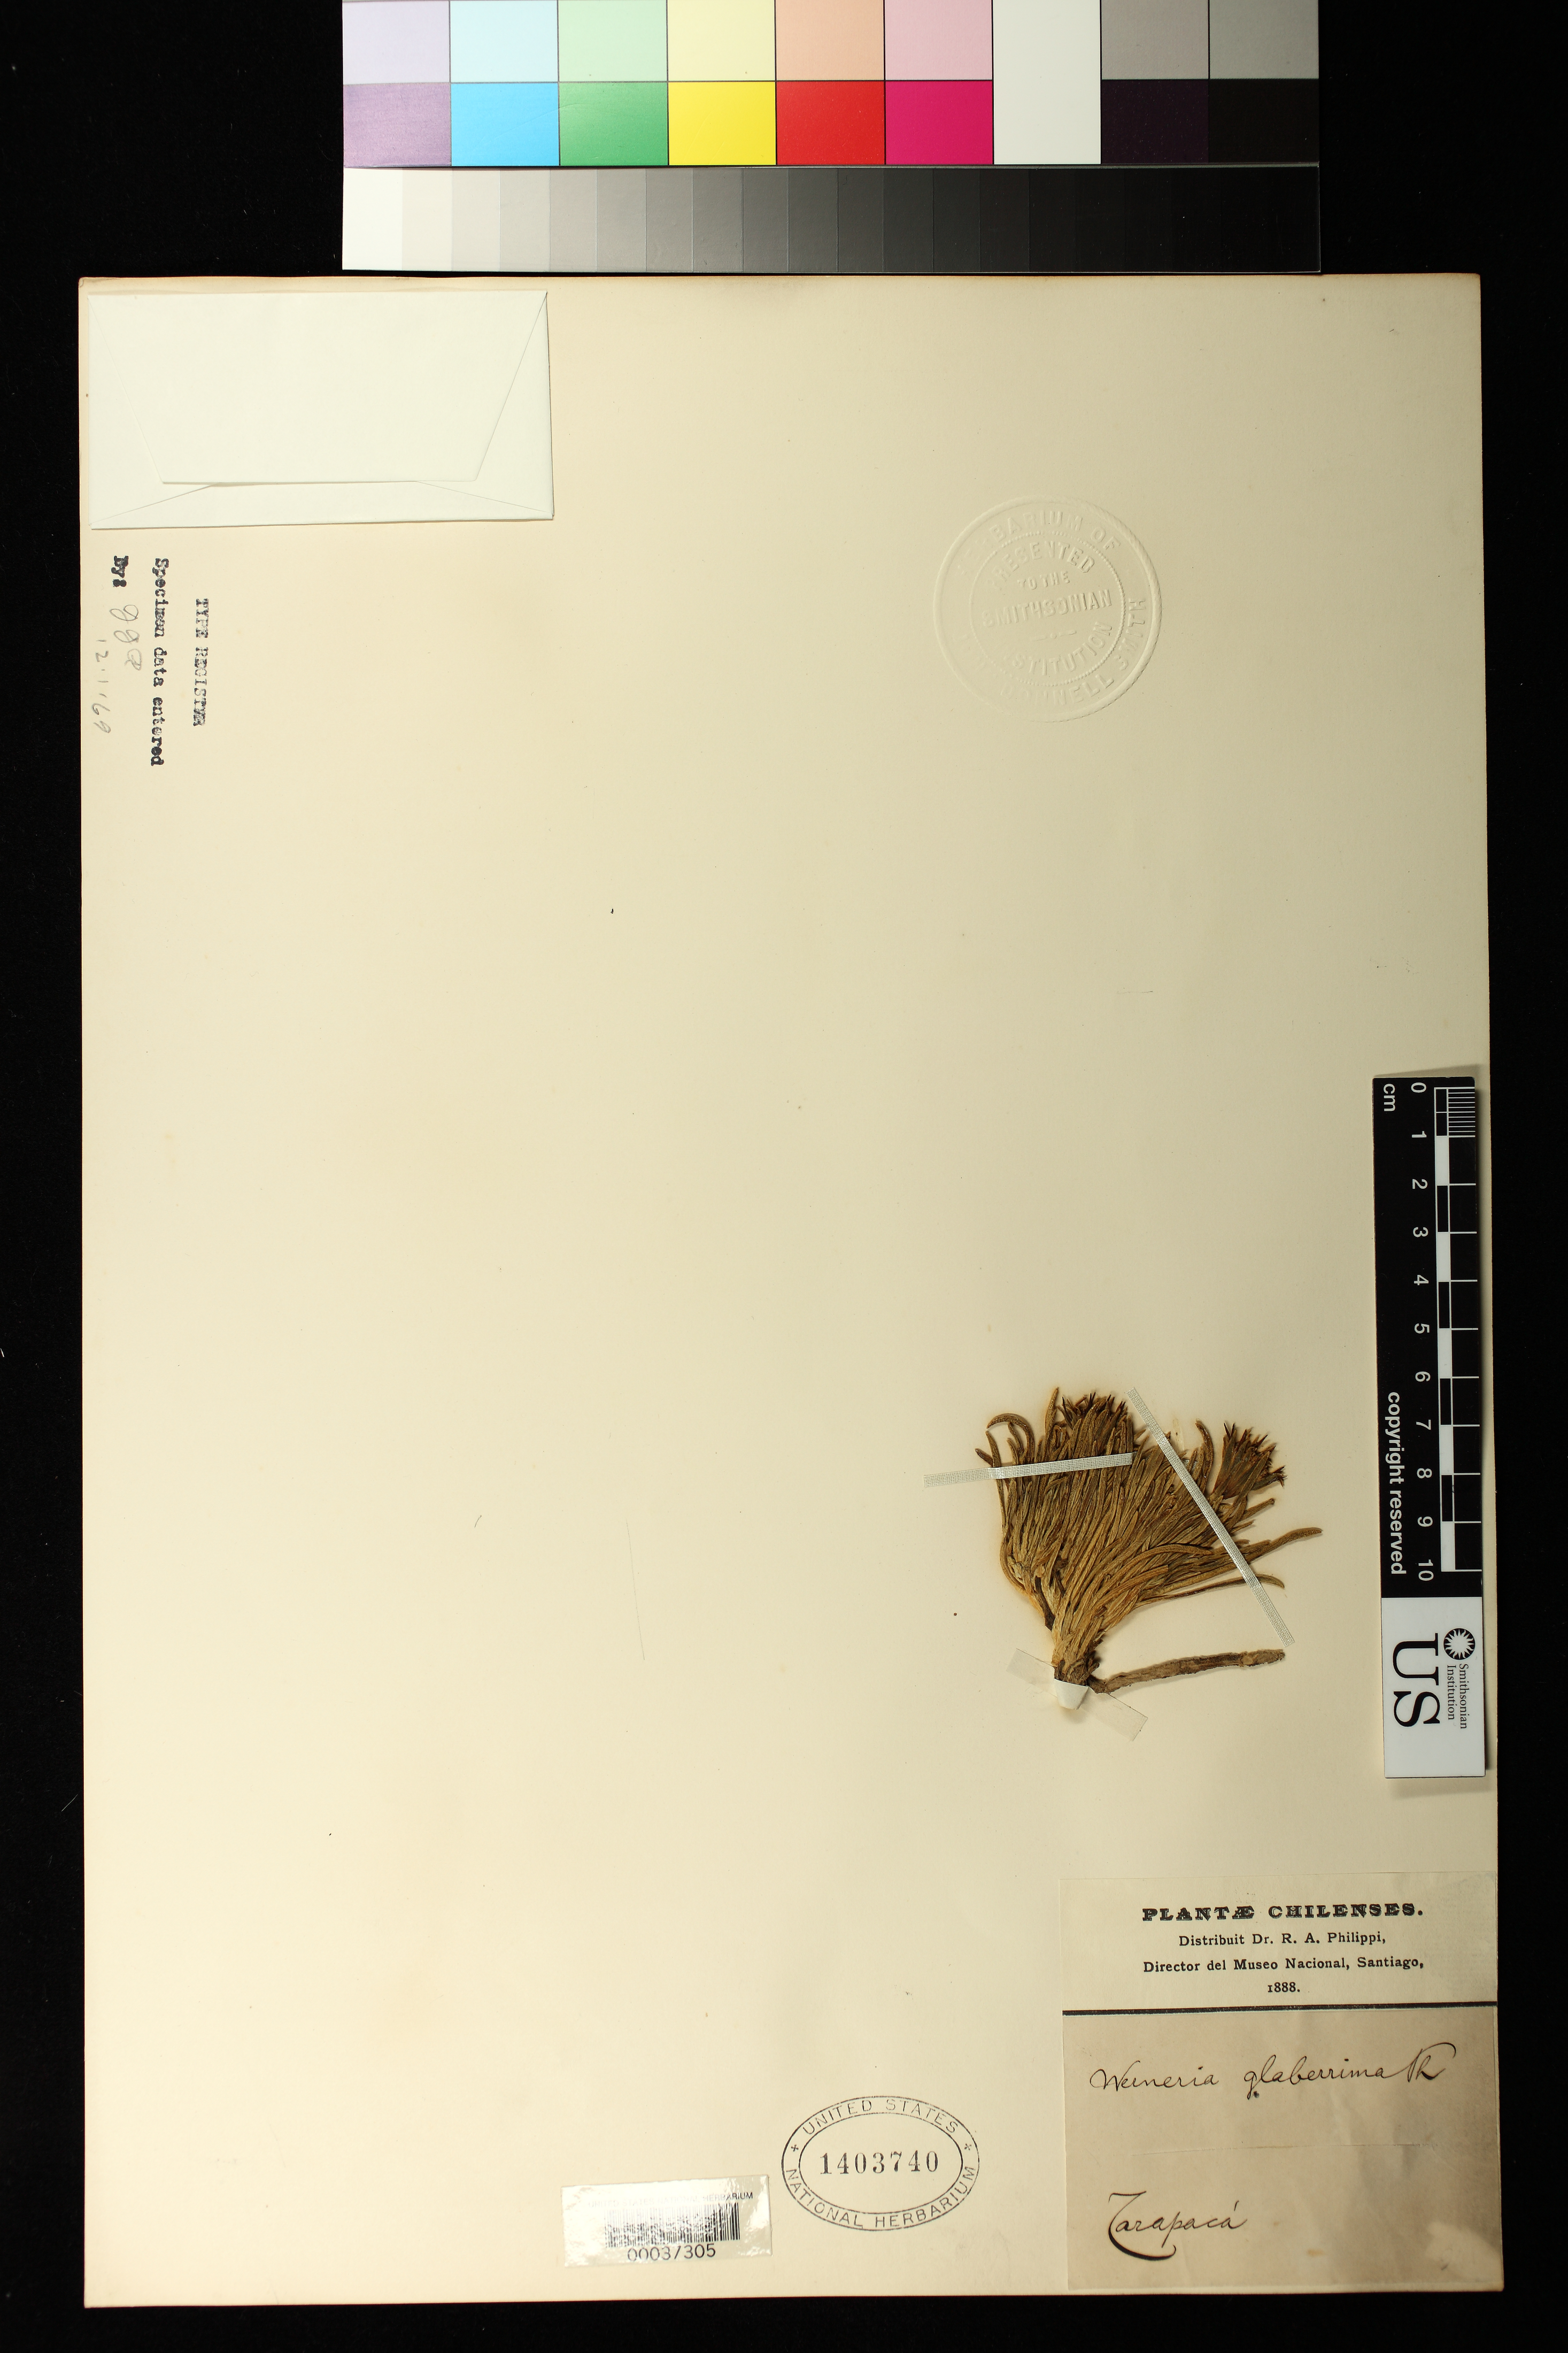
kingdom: Plantae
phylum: Tracheophyta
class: Magnoliopsida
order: Asterales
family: Asteraceae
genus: Werneria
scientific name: Werneria glaberrima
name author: Phil.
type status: Type Collection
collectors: R. A. Philippi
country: Chile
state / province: Tarapacá (I)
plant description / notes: Protologue, "Ad Lindsor lecta"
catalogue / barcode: US 1403740